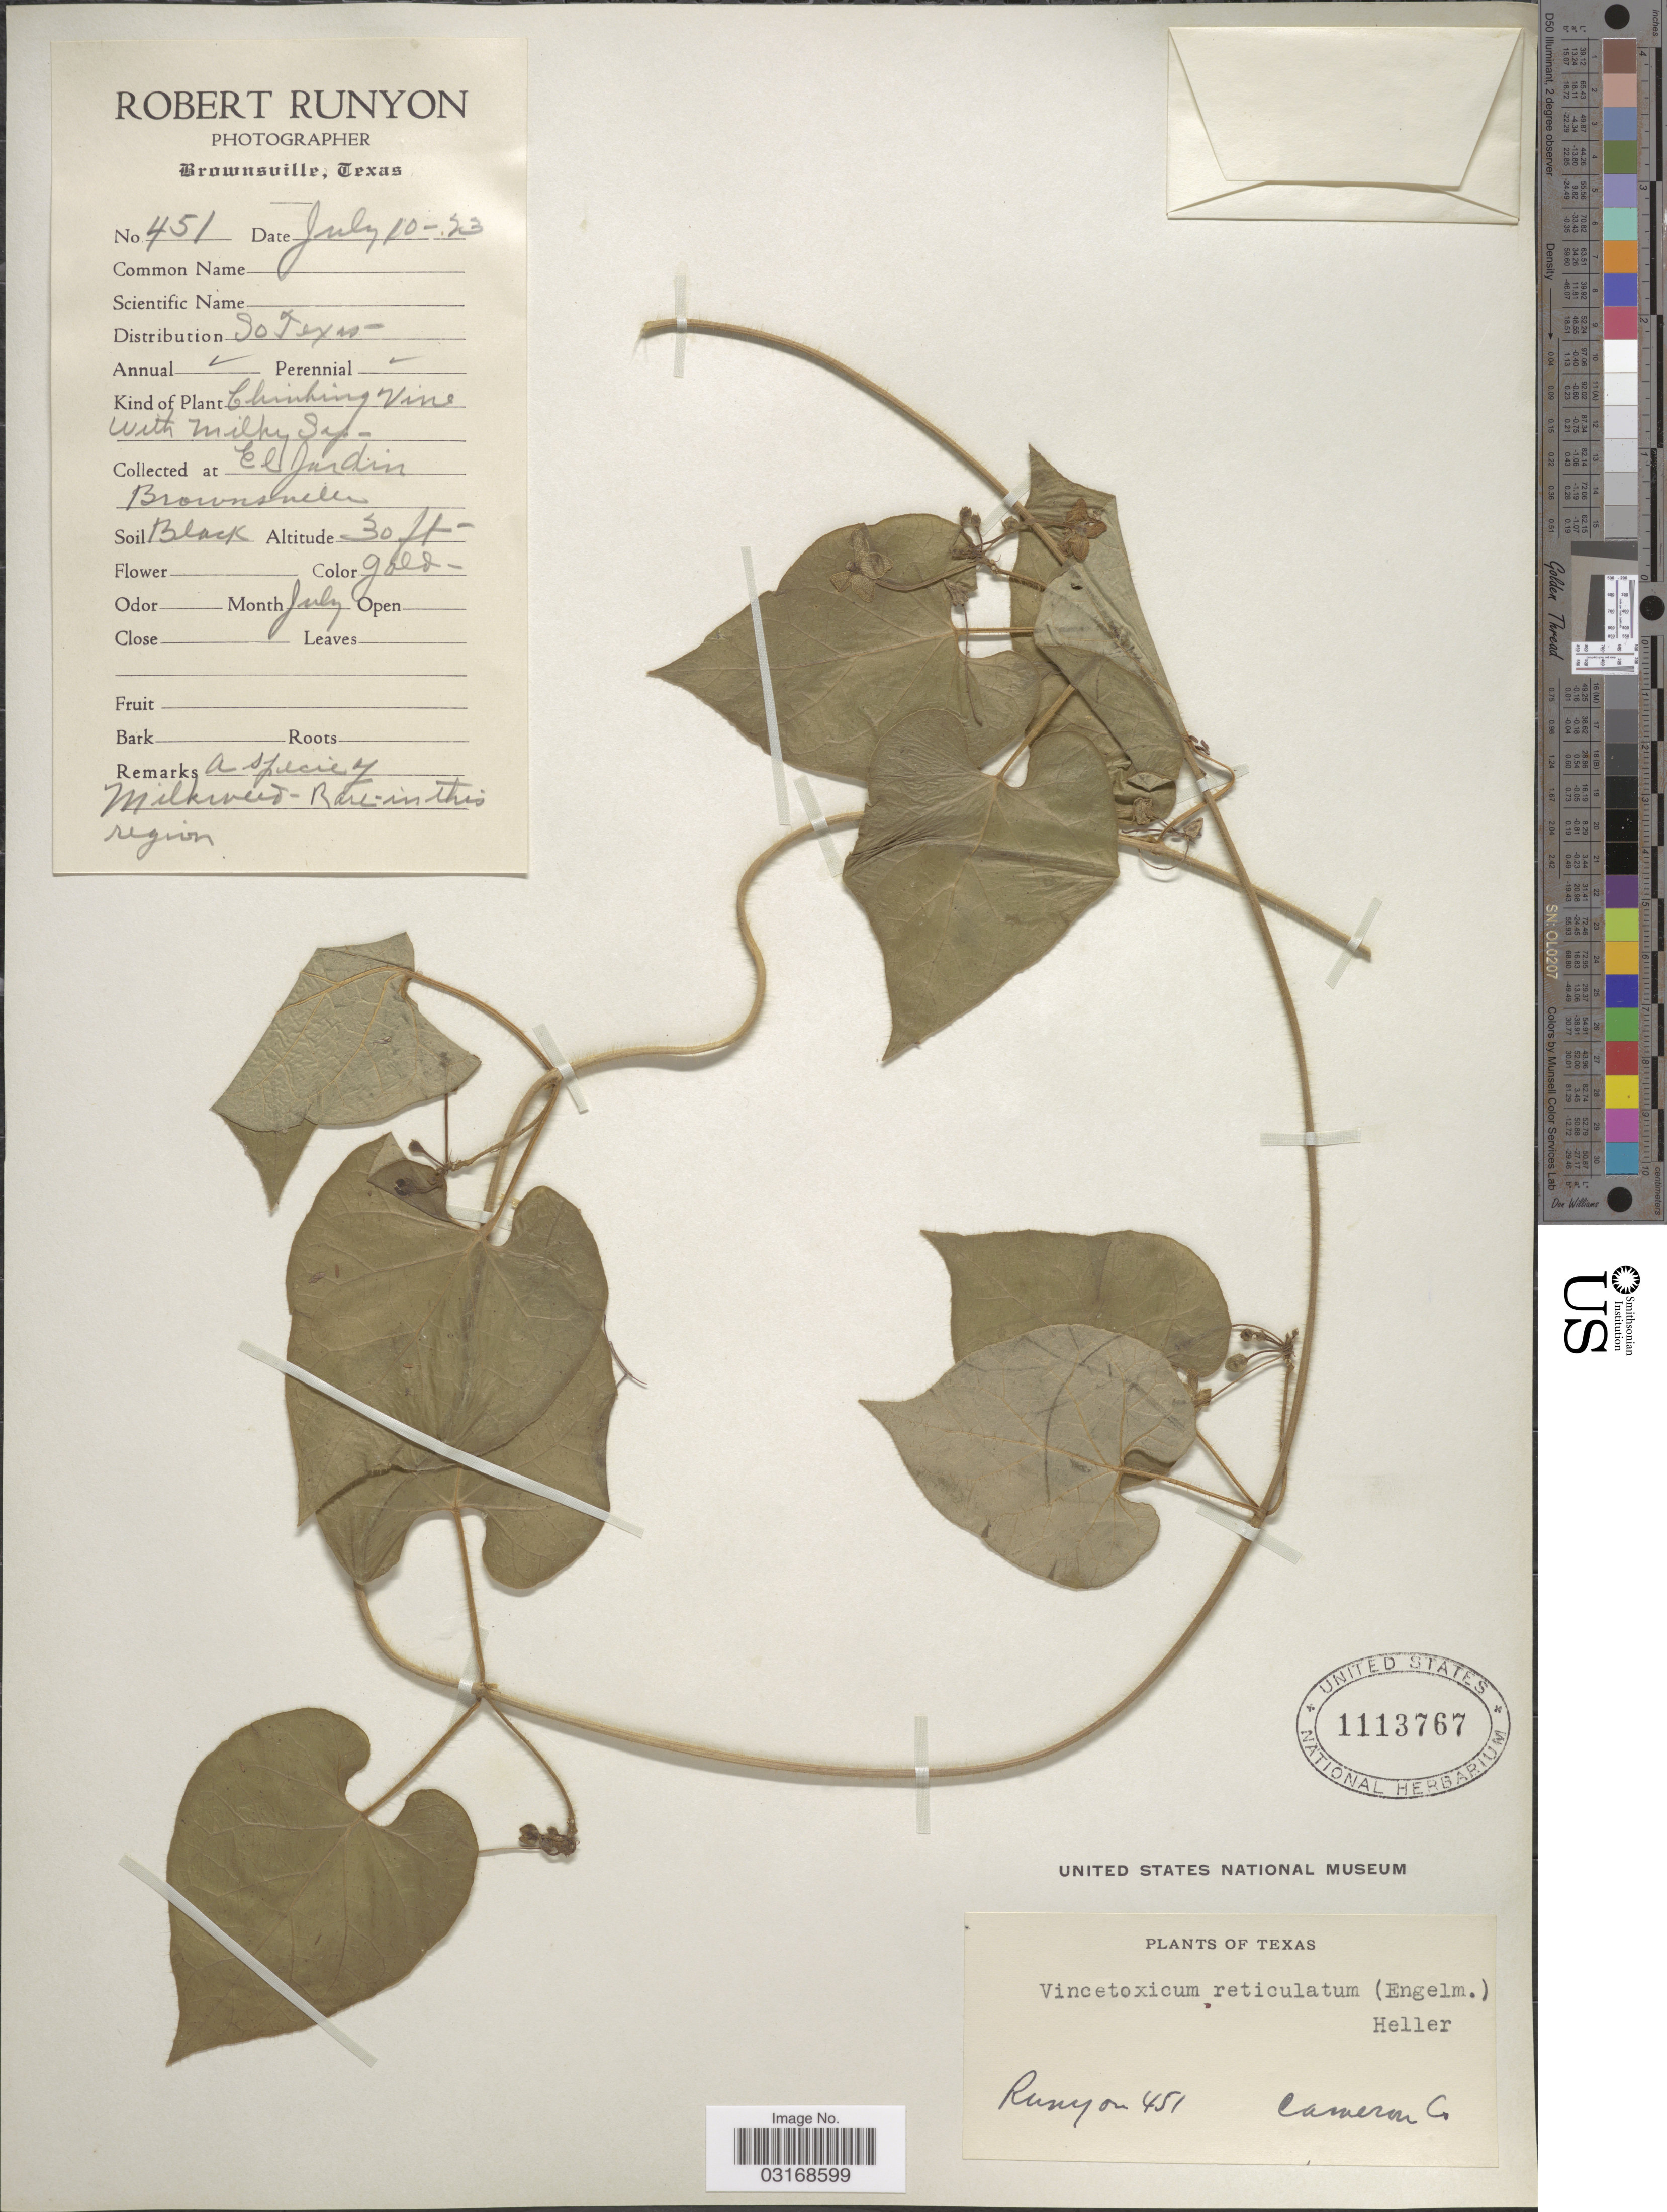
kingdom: Plantae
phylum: Tracheophyta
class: Magnoliopsida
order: Gentianales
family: Apocynaceae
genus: Matelea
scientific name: Matelea reticulata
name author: (Engelm. ex A. Gray) Woodson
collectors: R. Runyon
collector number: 451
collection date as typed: Transcribed d/m/y: 10/7/23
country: United States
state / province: Texas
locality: El Jardin Brownsville. Cameron Co.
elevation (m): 9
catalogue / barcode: US 1113767